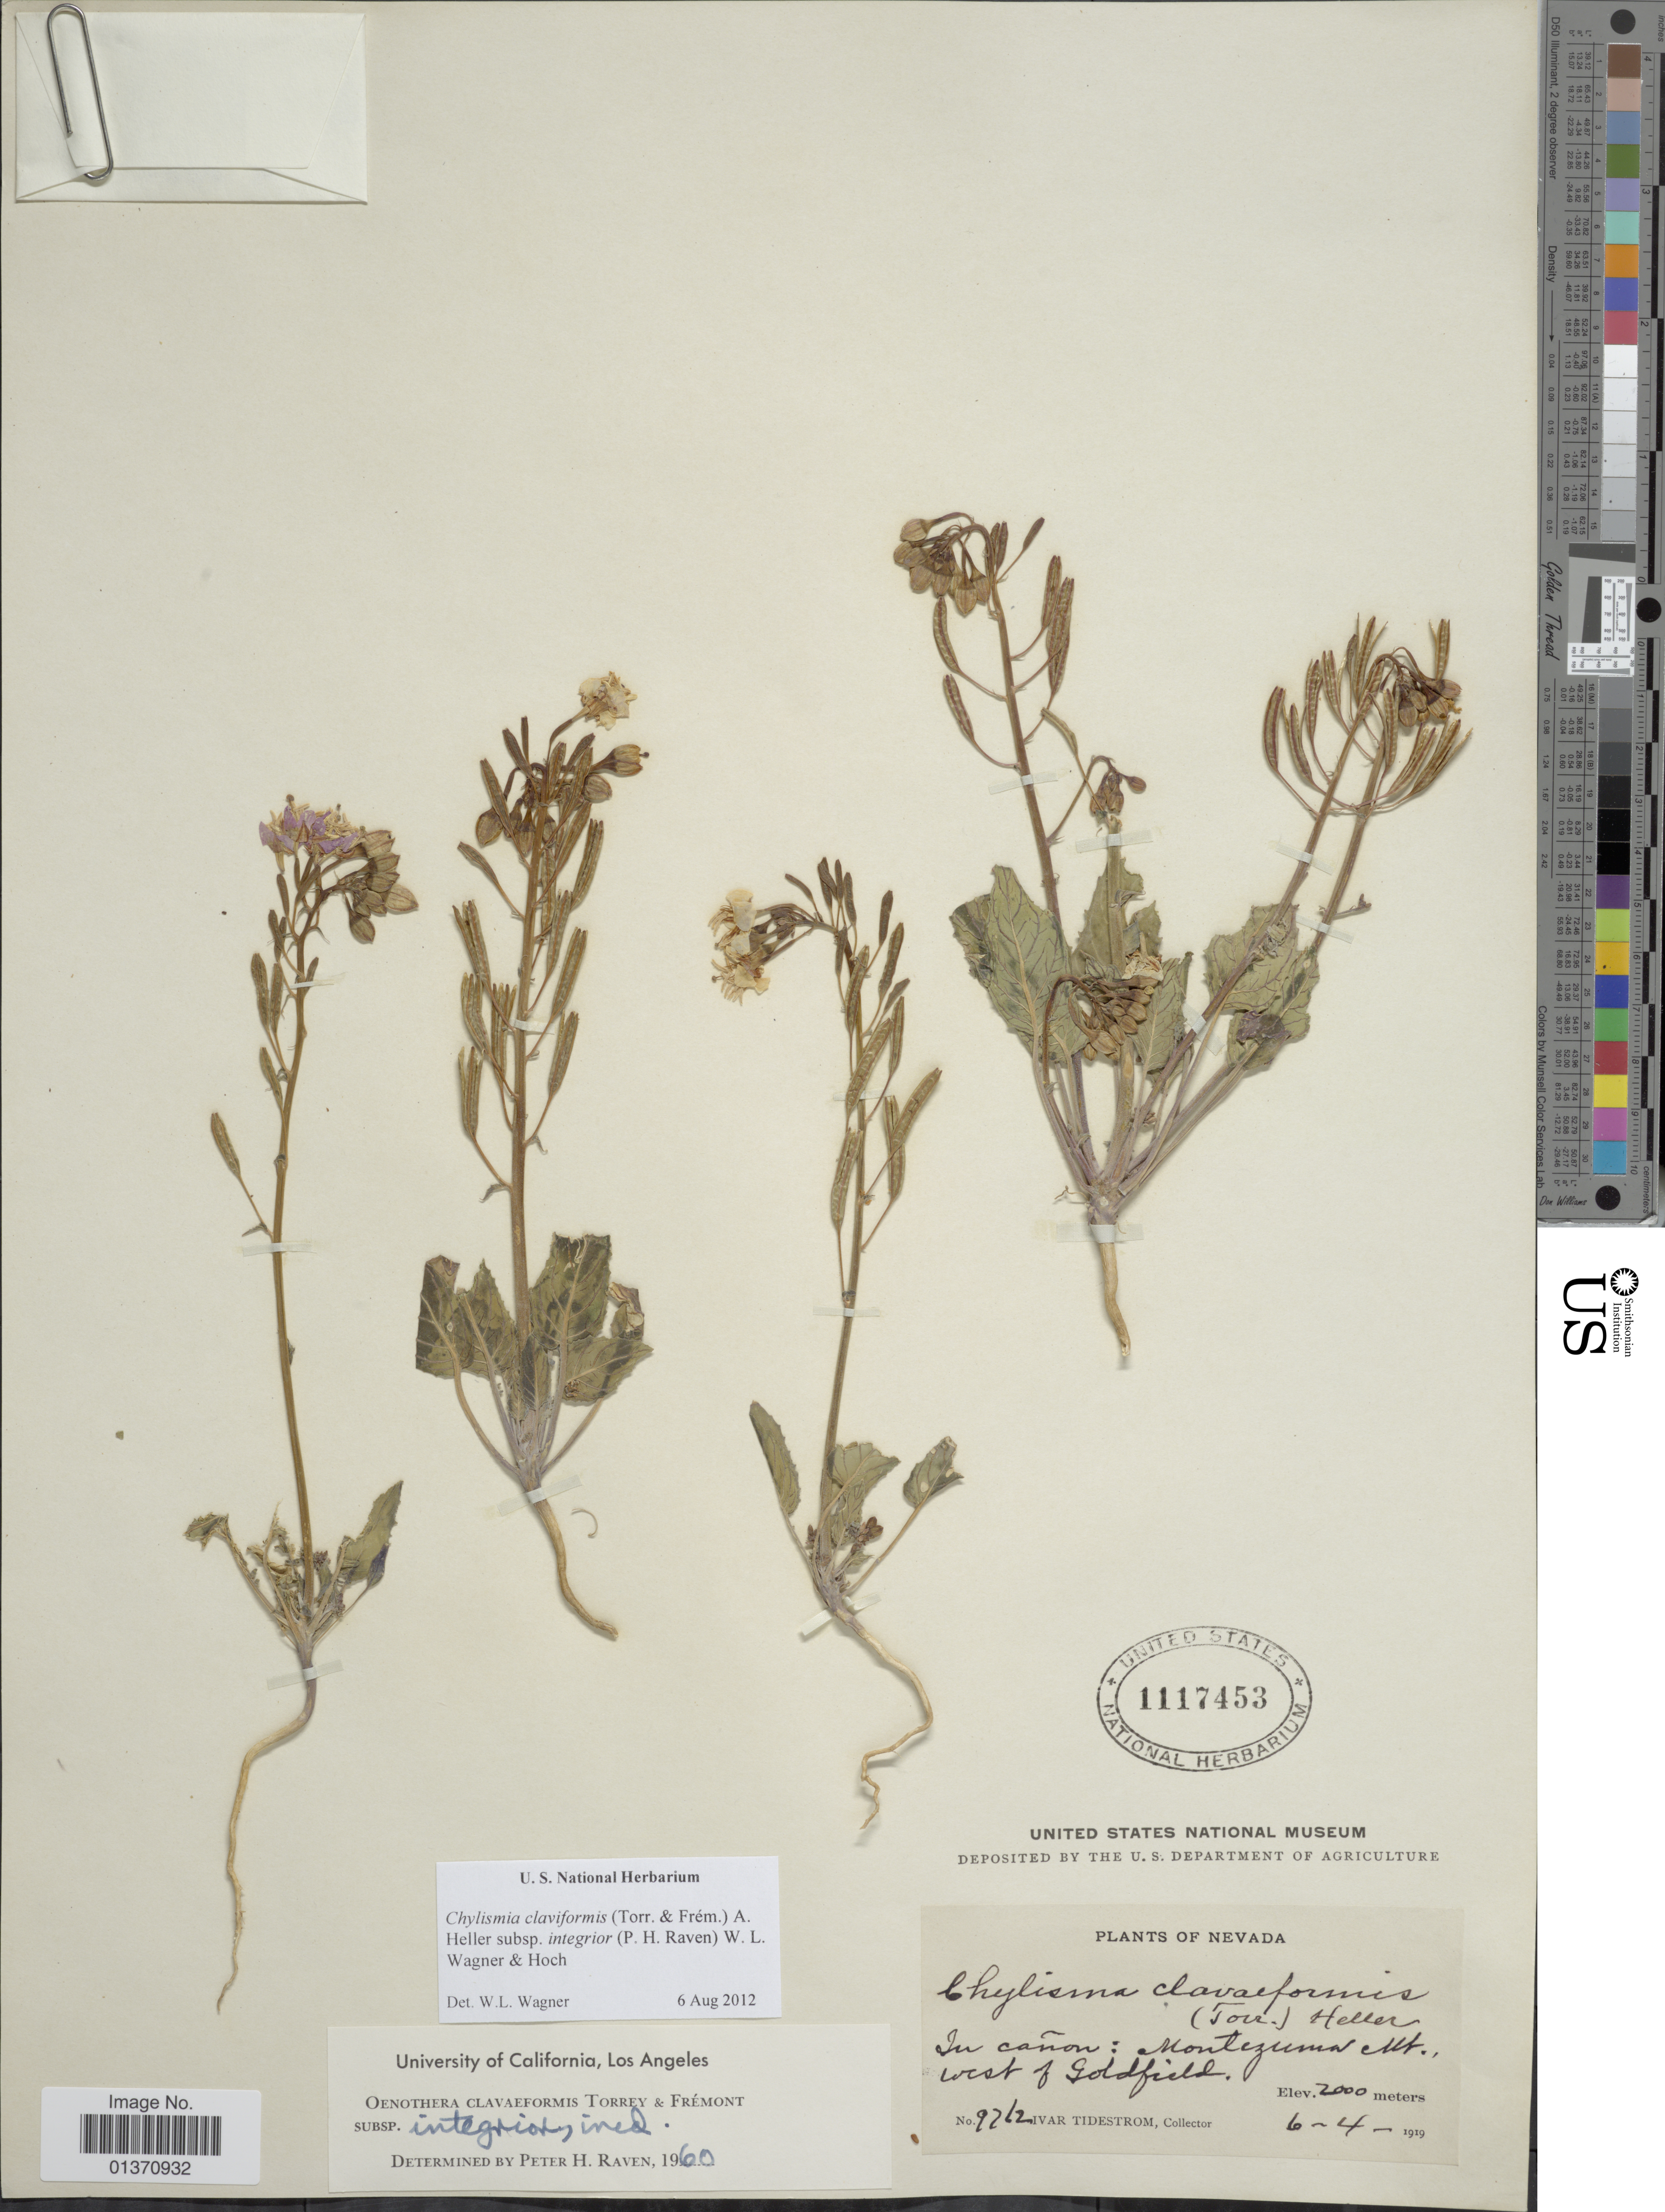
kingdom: Plantae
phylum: Tracheophyta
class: Magnoliopsida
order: Myrtales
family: Onagraceae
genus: Chylismia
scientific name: Chylismia claviformis subsp. integrior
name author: (P.H. Raven) W.L. Wagner & Hoch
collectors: I. F. Tidestrom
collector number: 9762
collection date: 1919-04-06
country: United States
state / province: Nevada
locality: In cañon: Montezuma Mt., west of Goldfield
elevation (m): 2000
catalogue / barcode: US 1117453